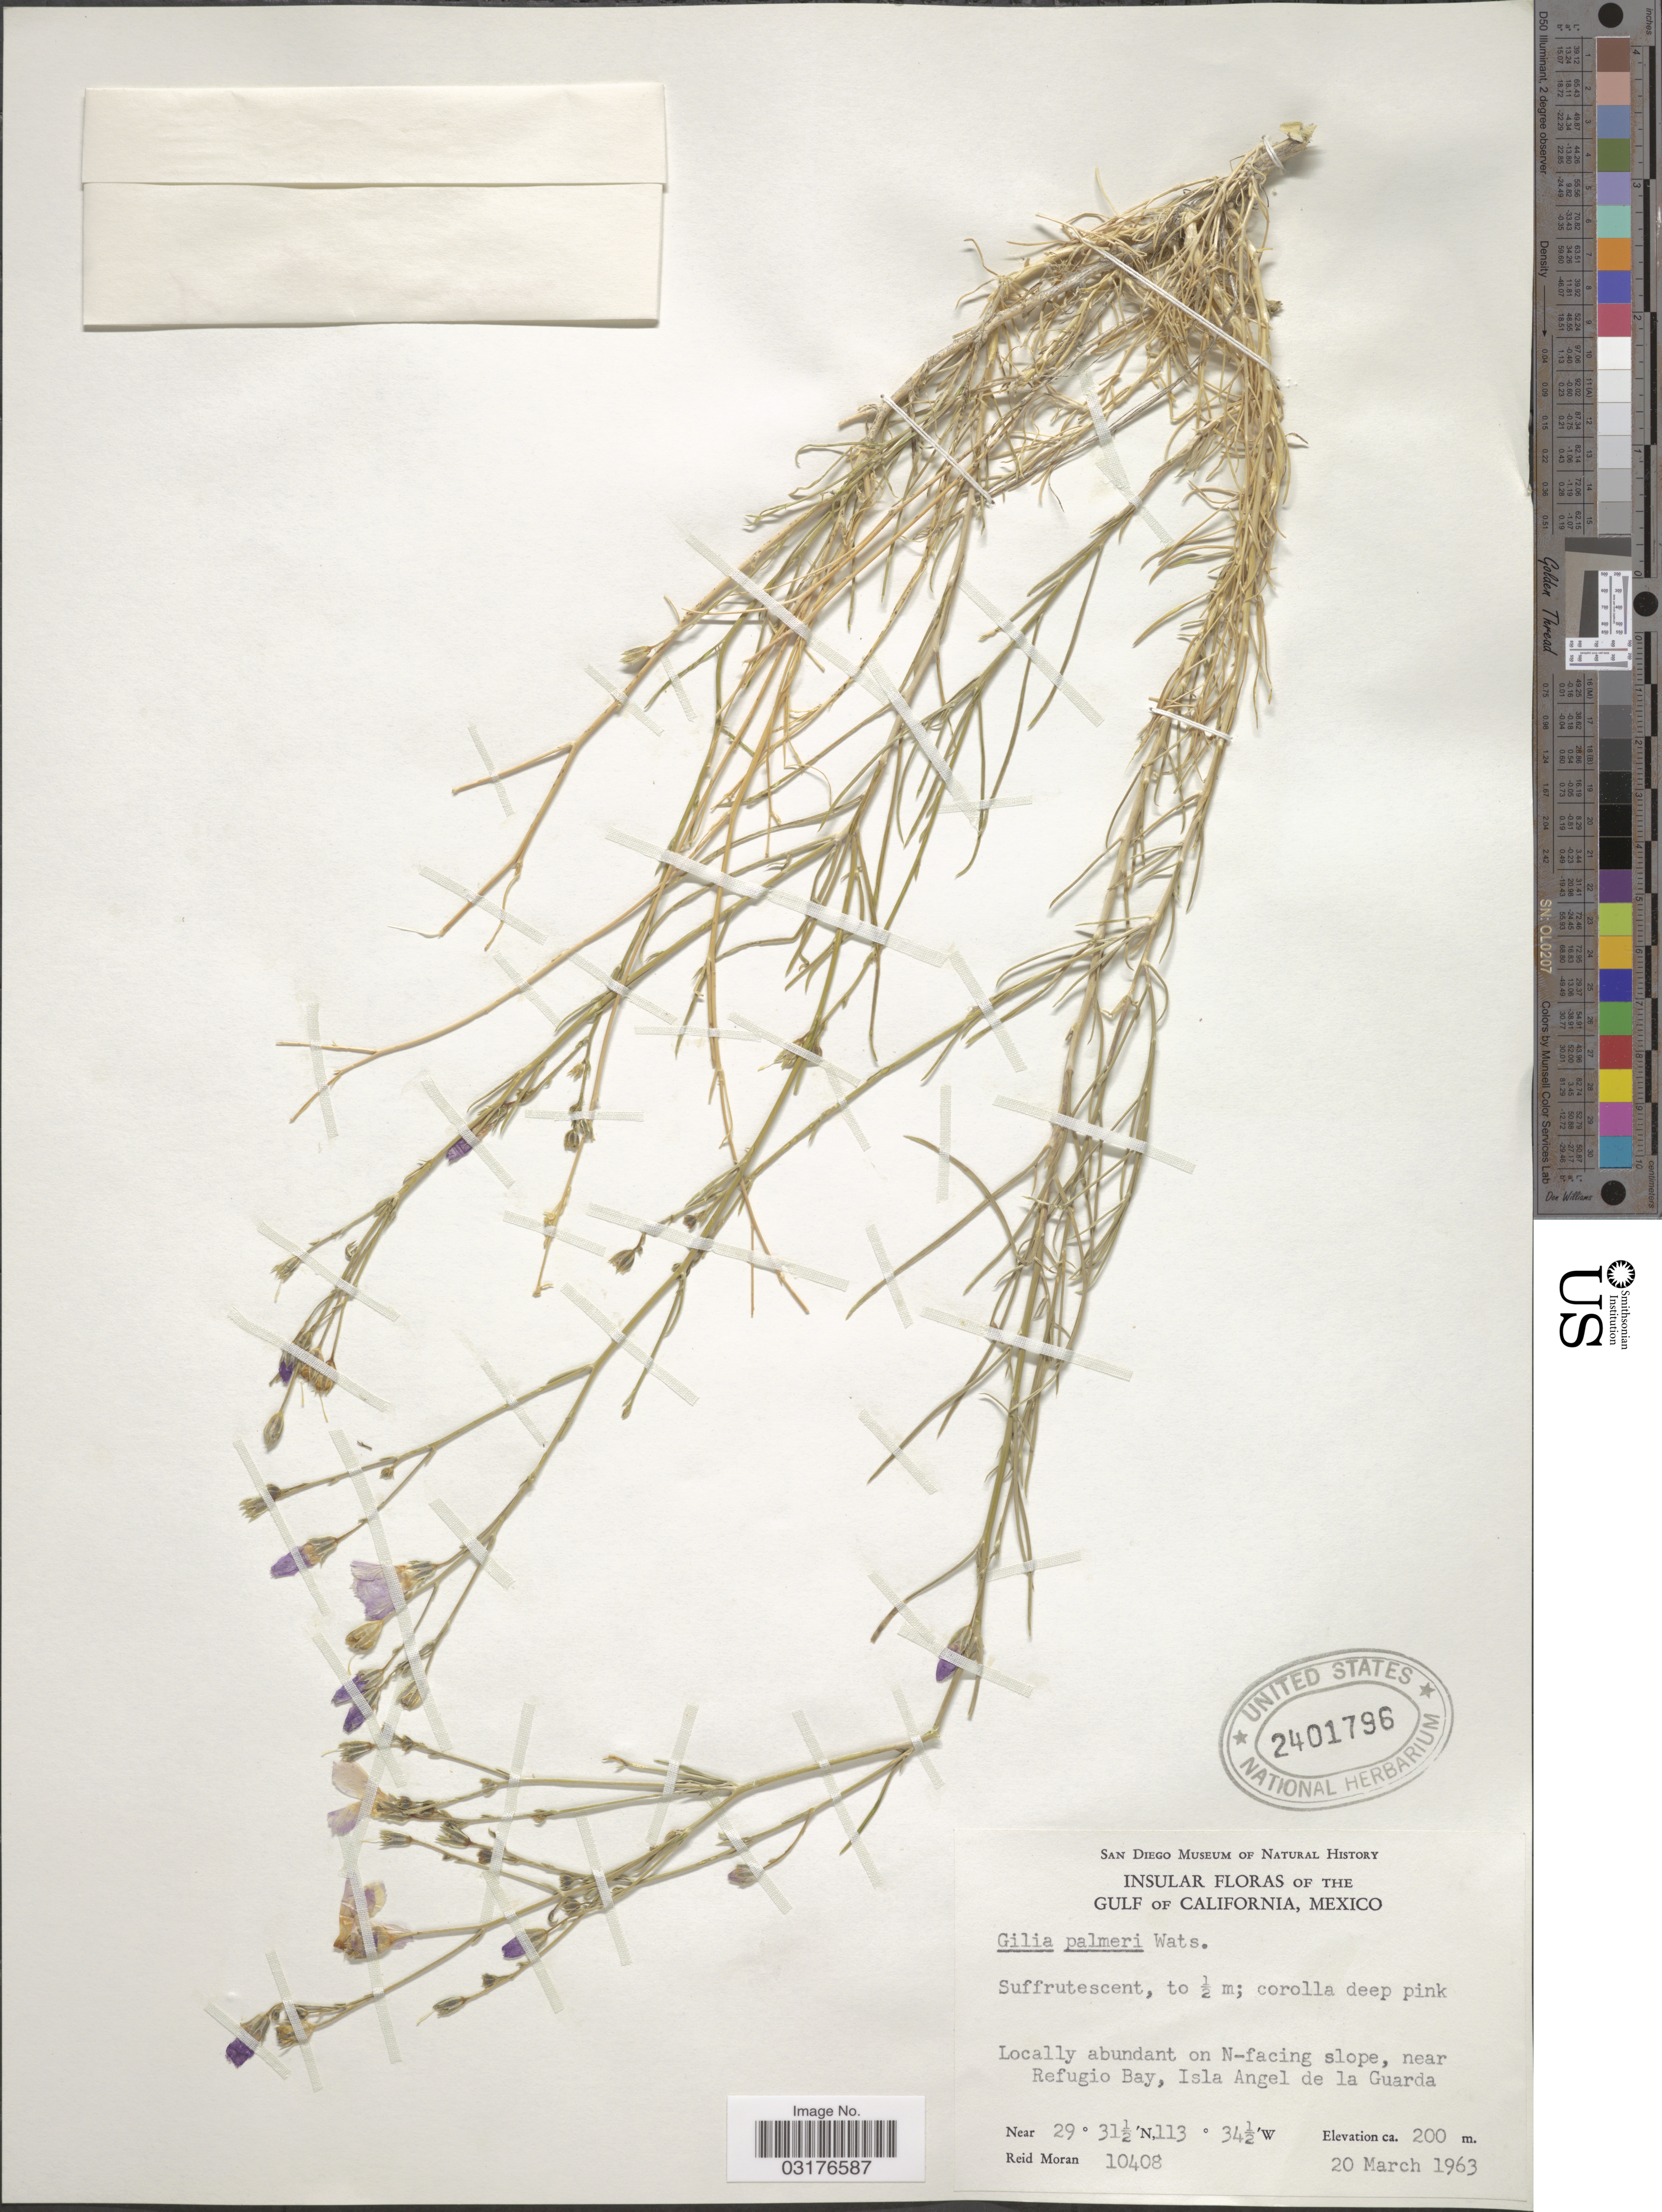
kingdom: Plantae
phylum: Tracheophyta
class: Magnoliopsida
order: Ericales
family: Polemoniaceae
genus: Bryantiella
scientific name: Bryantiella palmeri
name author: (S. Watson) J.M. Porter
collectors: R. Moran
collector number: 10408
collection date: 1963-03-20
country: Mexico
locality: The Gulf of California. Locally abundant on N-facing slope, near Refugio Bay, Isla Angel de la Guarda.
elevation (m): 200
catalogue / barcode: US 2401796